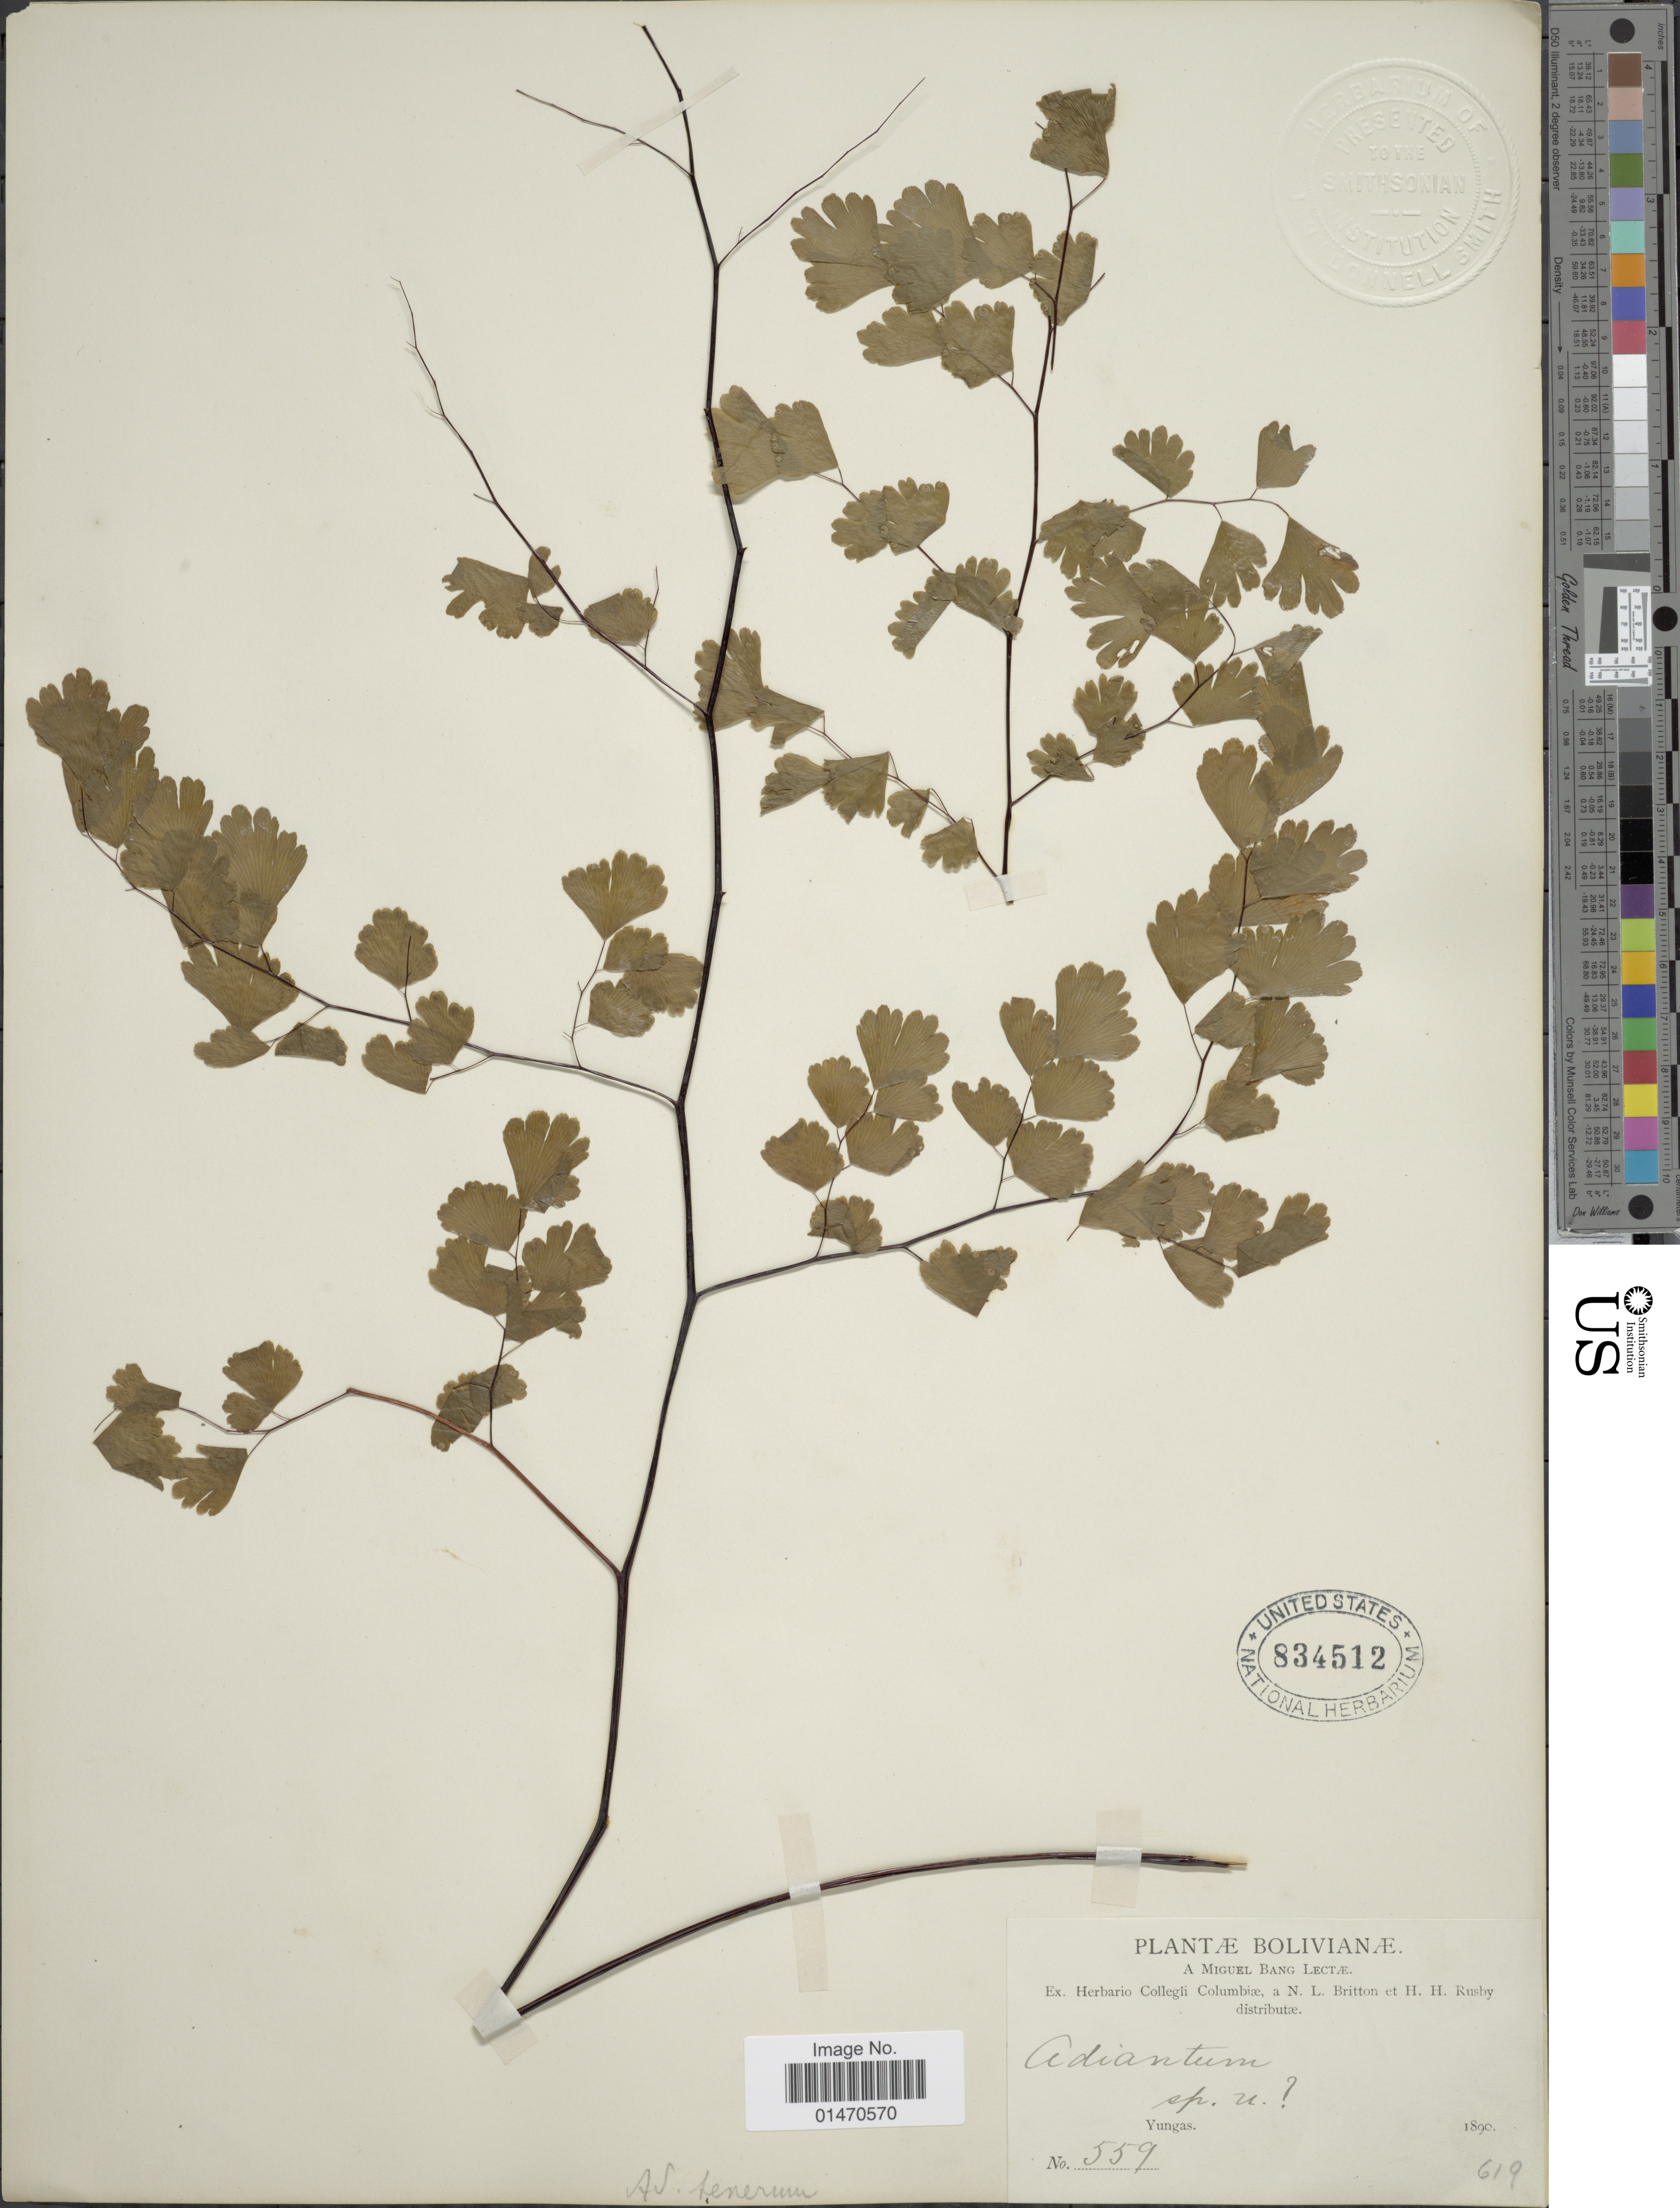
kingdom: Plantae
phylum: Tracheophyta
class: Polypodiopsida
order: Polypodiales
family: Pteridaceae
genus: Adiantum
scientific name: Adiantum lorentzii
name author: Hieron.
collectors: M. Bang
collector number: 559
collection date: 1890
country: Bolivia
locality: Yungas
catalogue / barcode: US 834512